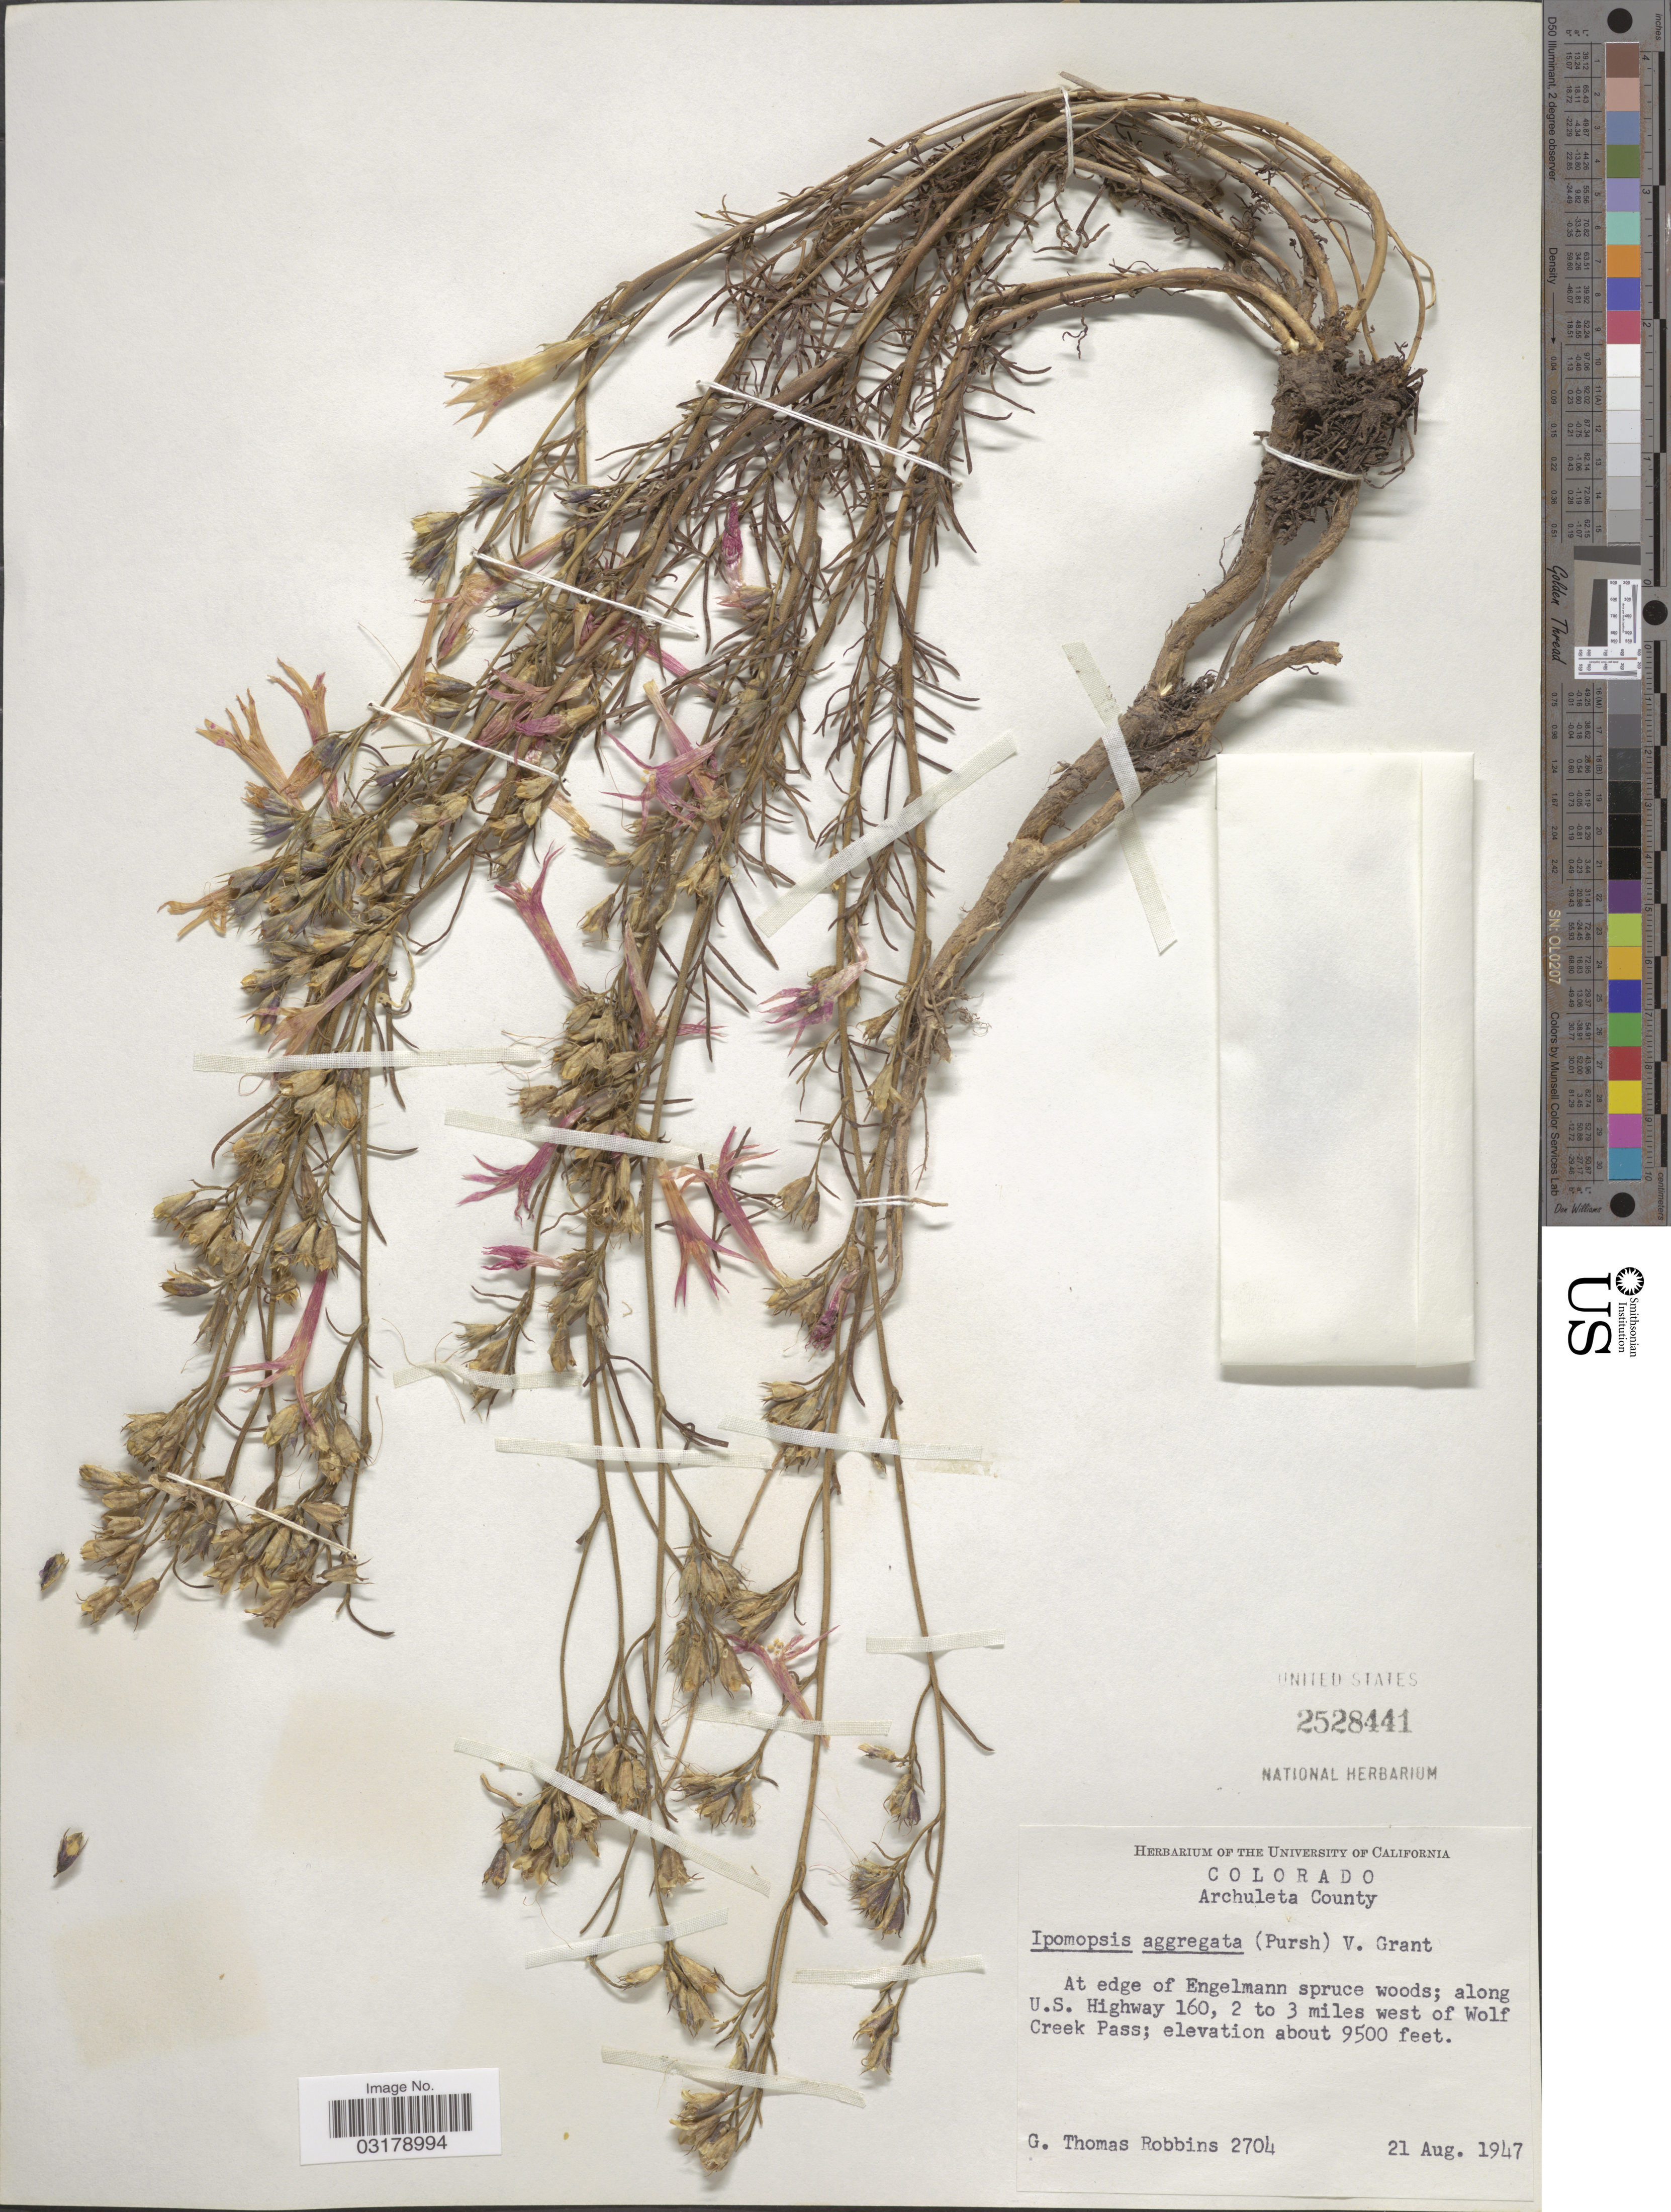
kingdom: Plantae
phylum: Tracheophyta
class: Magnoliopsida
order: Ericales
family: Polemoniaceae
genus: Ipomopsis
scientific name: Ipomopsis aggregata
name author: (Pursh) V.E. Grant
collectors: G. T. Robbins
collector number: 2704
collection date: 1947-08-21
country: United States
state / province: Colorado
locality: Archuleta County. Along U.S. Highway 160, 2 to 3 miles west of Wolf Creek Pass.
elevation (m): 2896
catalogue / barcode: US 2528441